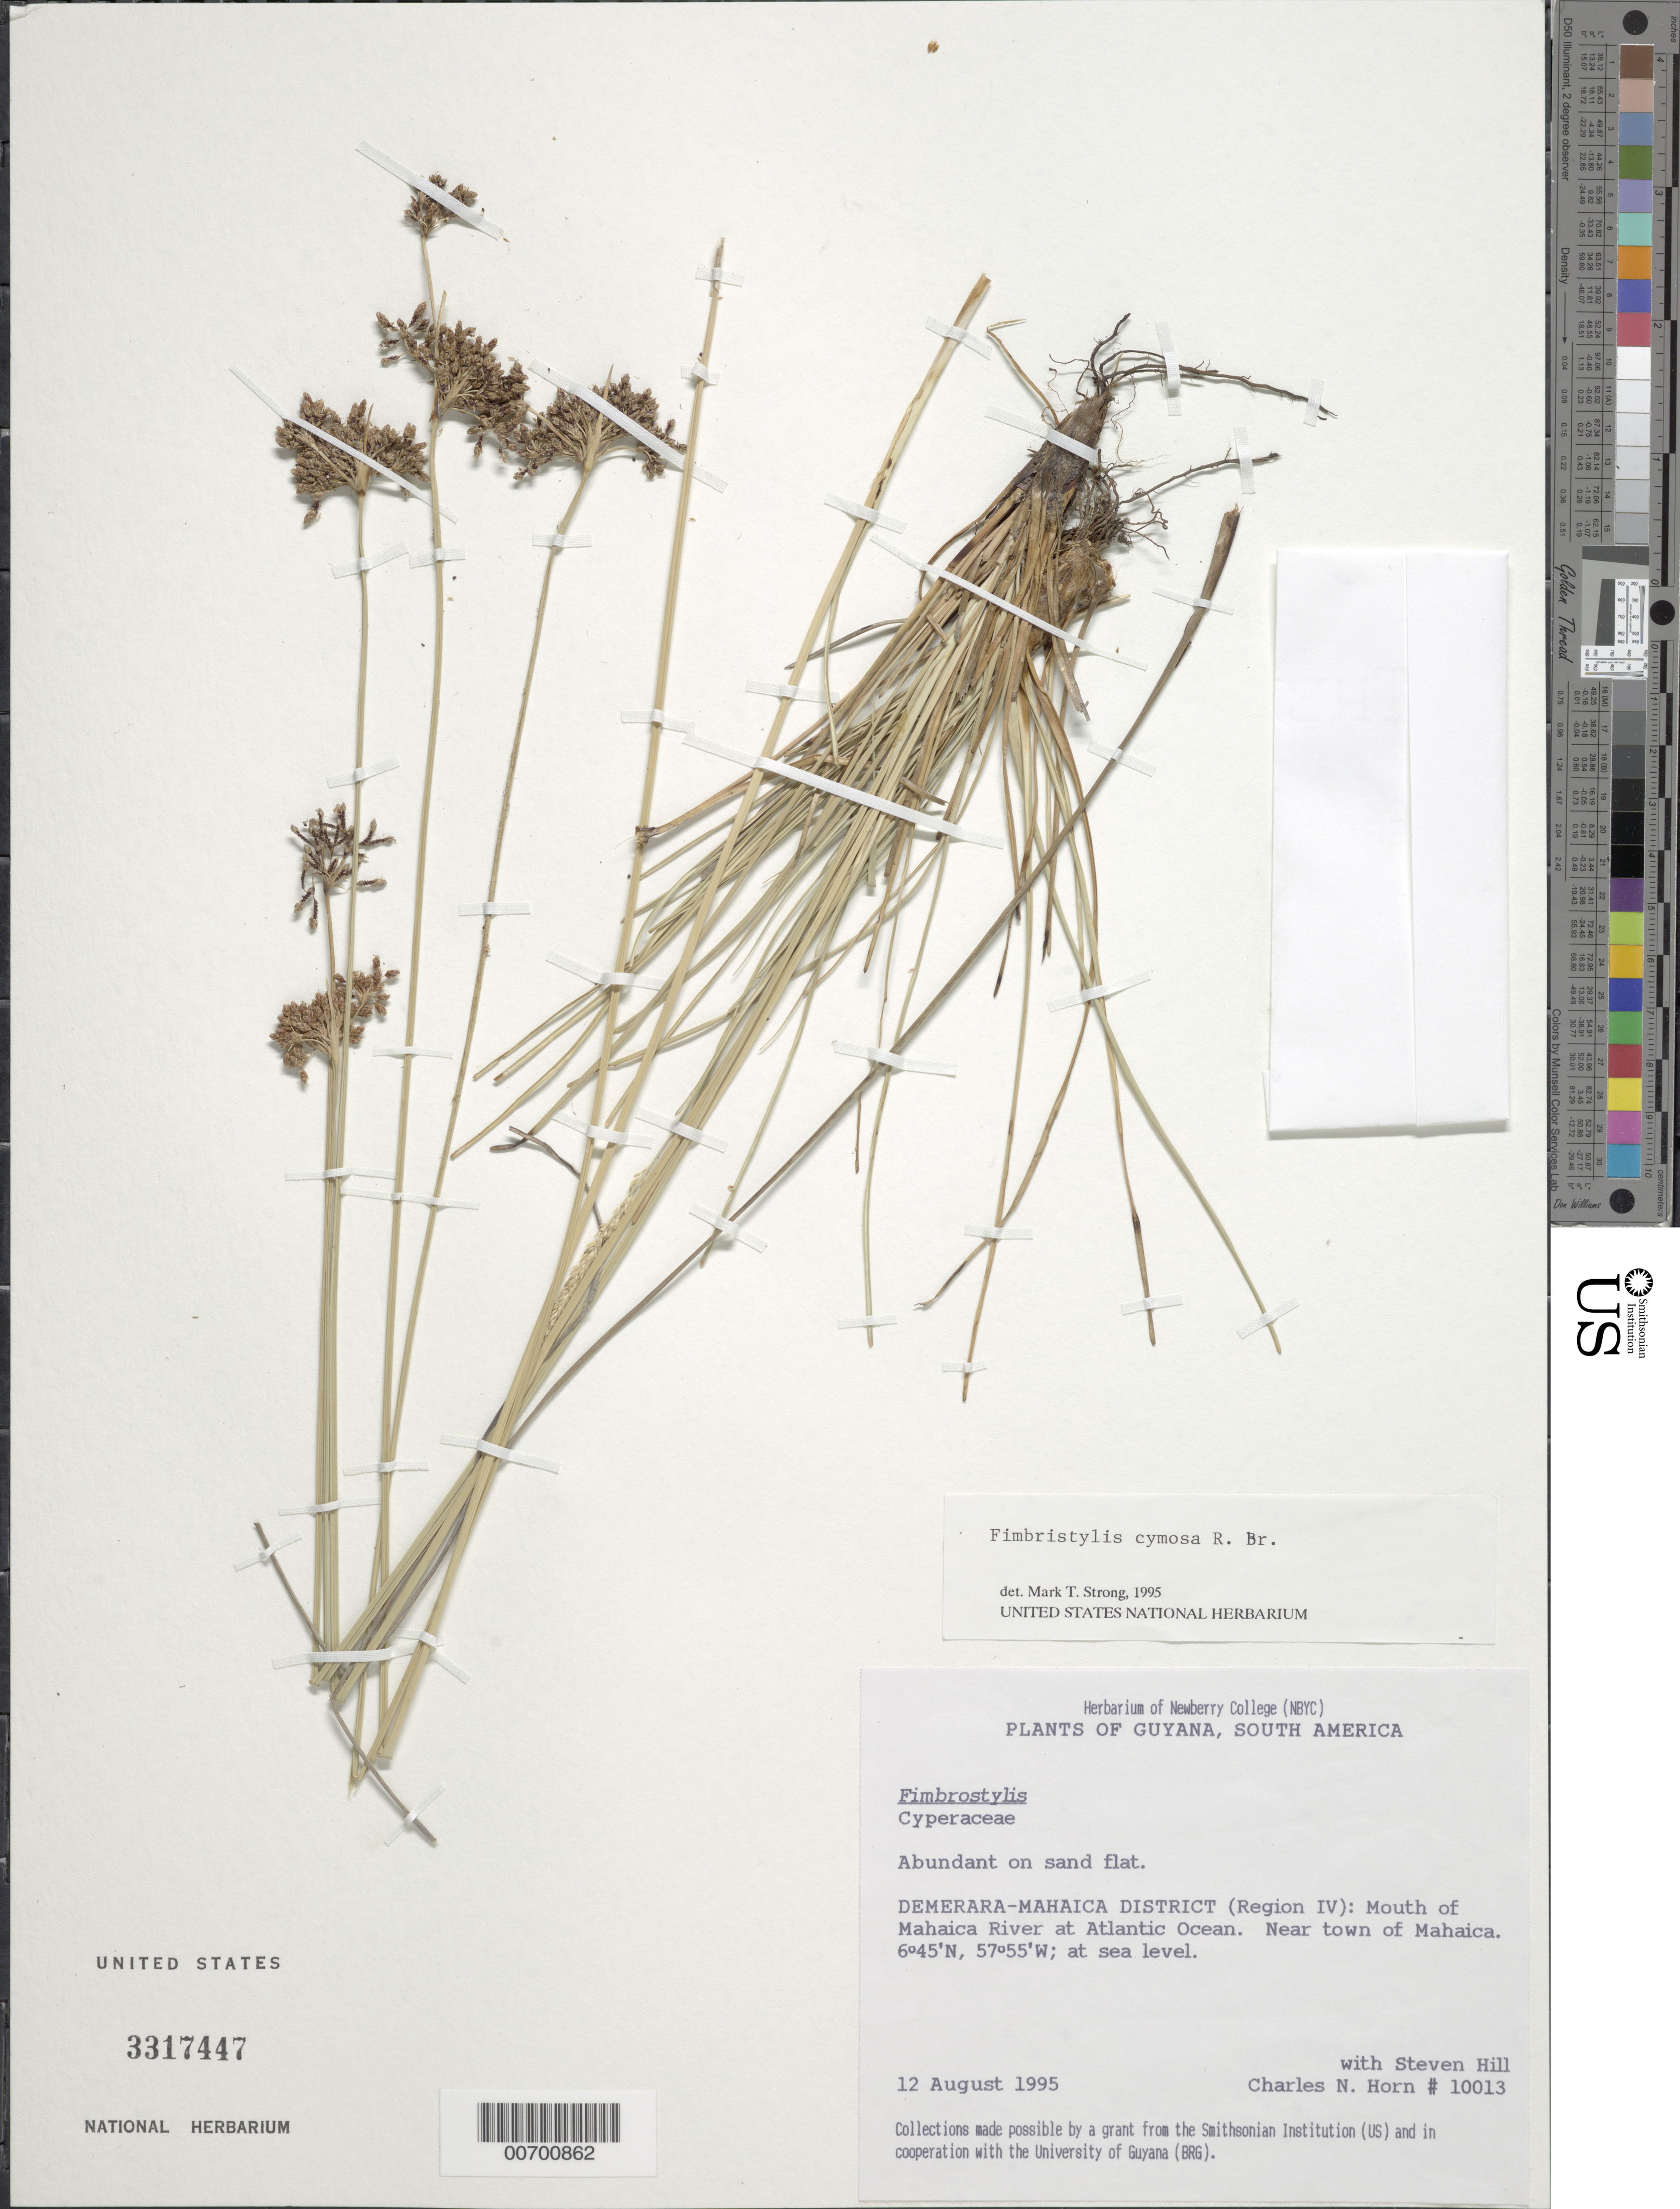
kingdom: Plantae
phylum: Tracheophyta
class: Liliopsida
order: Poales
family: Cyperaceae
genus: Fimbristylis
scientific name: Fimbristylis cymosa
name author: R. Br.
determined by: Strong, M. T., (US), Smithsonian Institution - National Museum of Natural History (UNITED STATES)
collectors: C. N. Horn & S. Hill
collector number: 10013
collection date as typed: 12-Aug-95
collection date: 1995-08-12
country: Guyana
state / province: Demerara-Mahaica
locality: Mahaica R., mouth at Atlantic Ocean, near town of Mahaica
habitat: Sand flats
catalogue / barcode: US 3317447